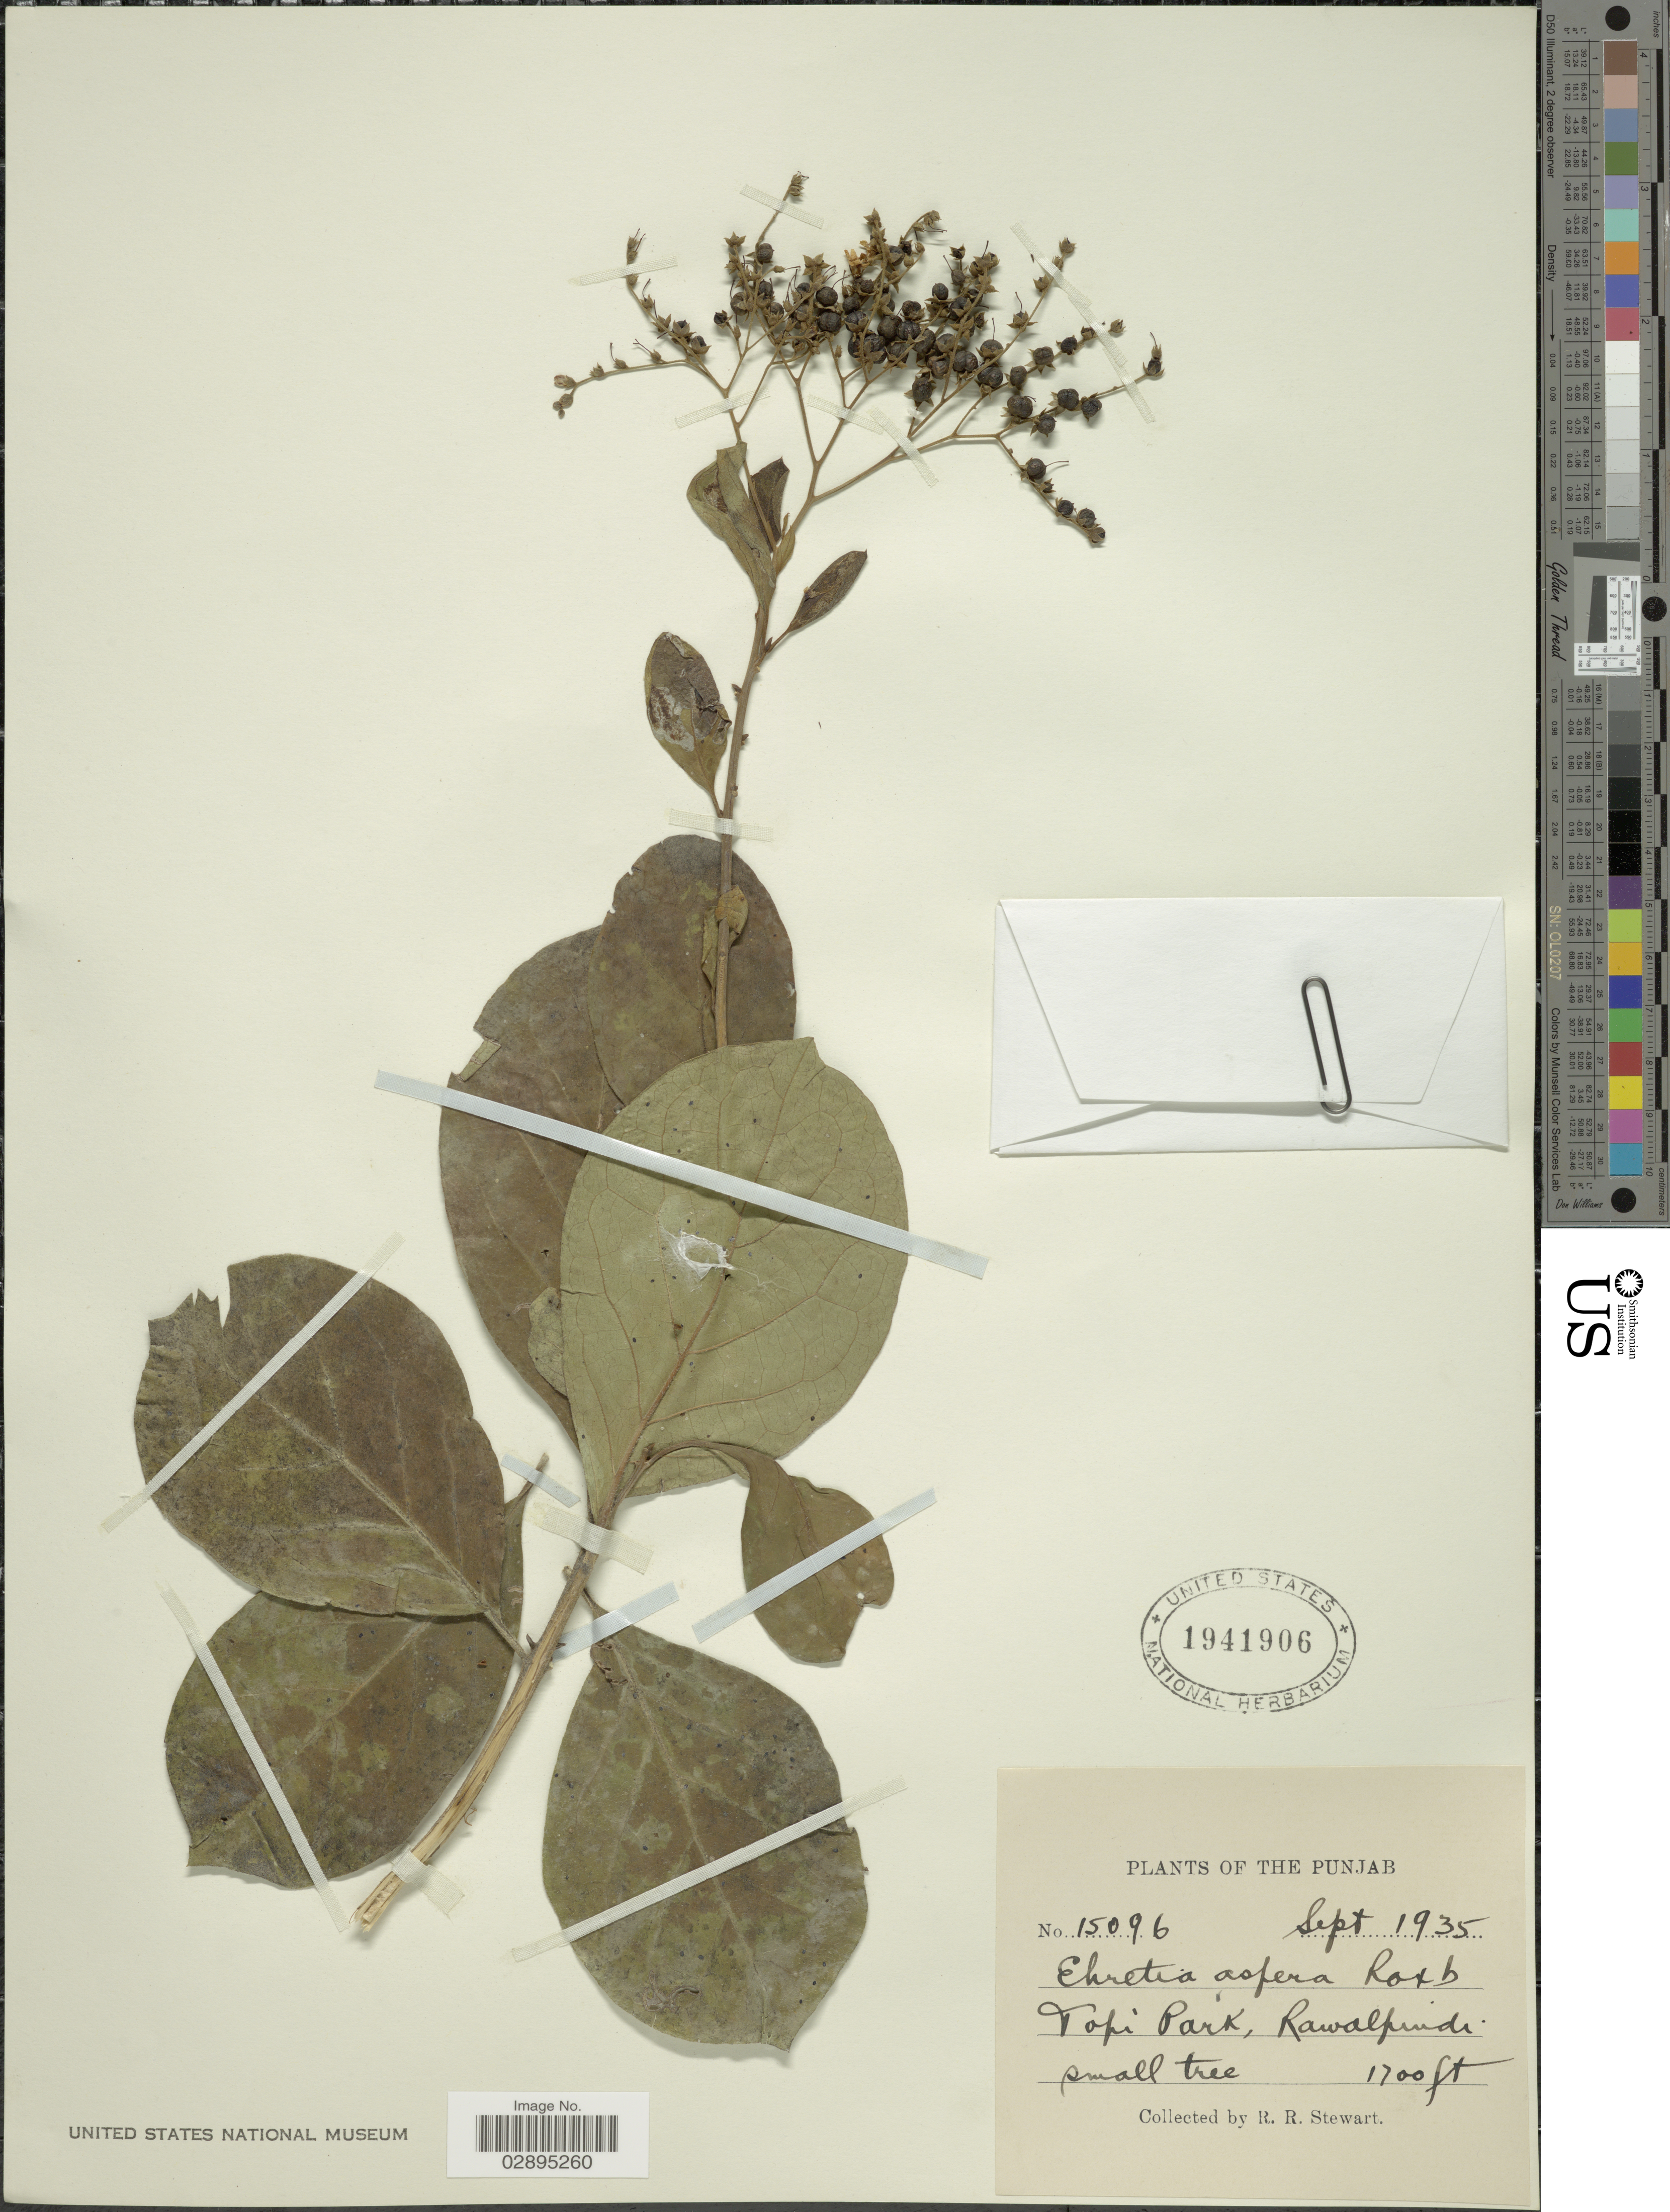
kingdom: Plantae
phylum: Tracheophyta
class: Magnoliopsida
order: Boraginales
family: Ehretiaceae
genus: Ehretia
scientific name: Ehretia aspera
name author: Willd.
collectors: R. Stewart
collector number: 15096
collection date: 1935-09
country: Pakistan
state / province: Punjab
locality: Topi Park, Rawalpindi.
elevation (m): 518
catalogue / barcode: US 1941906